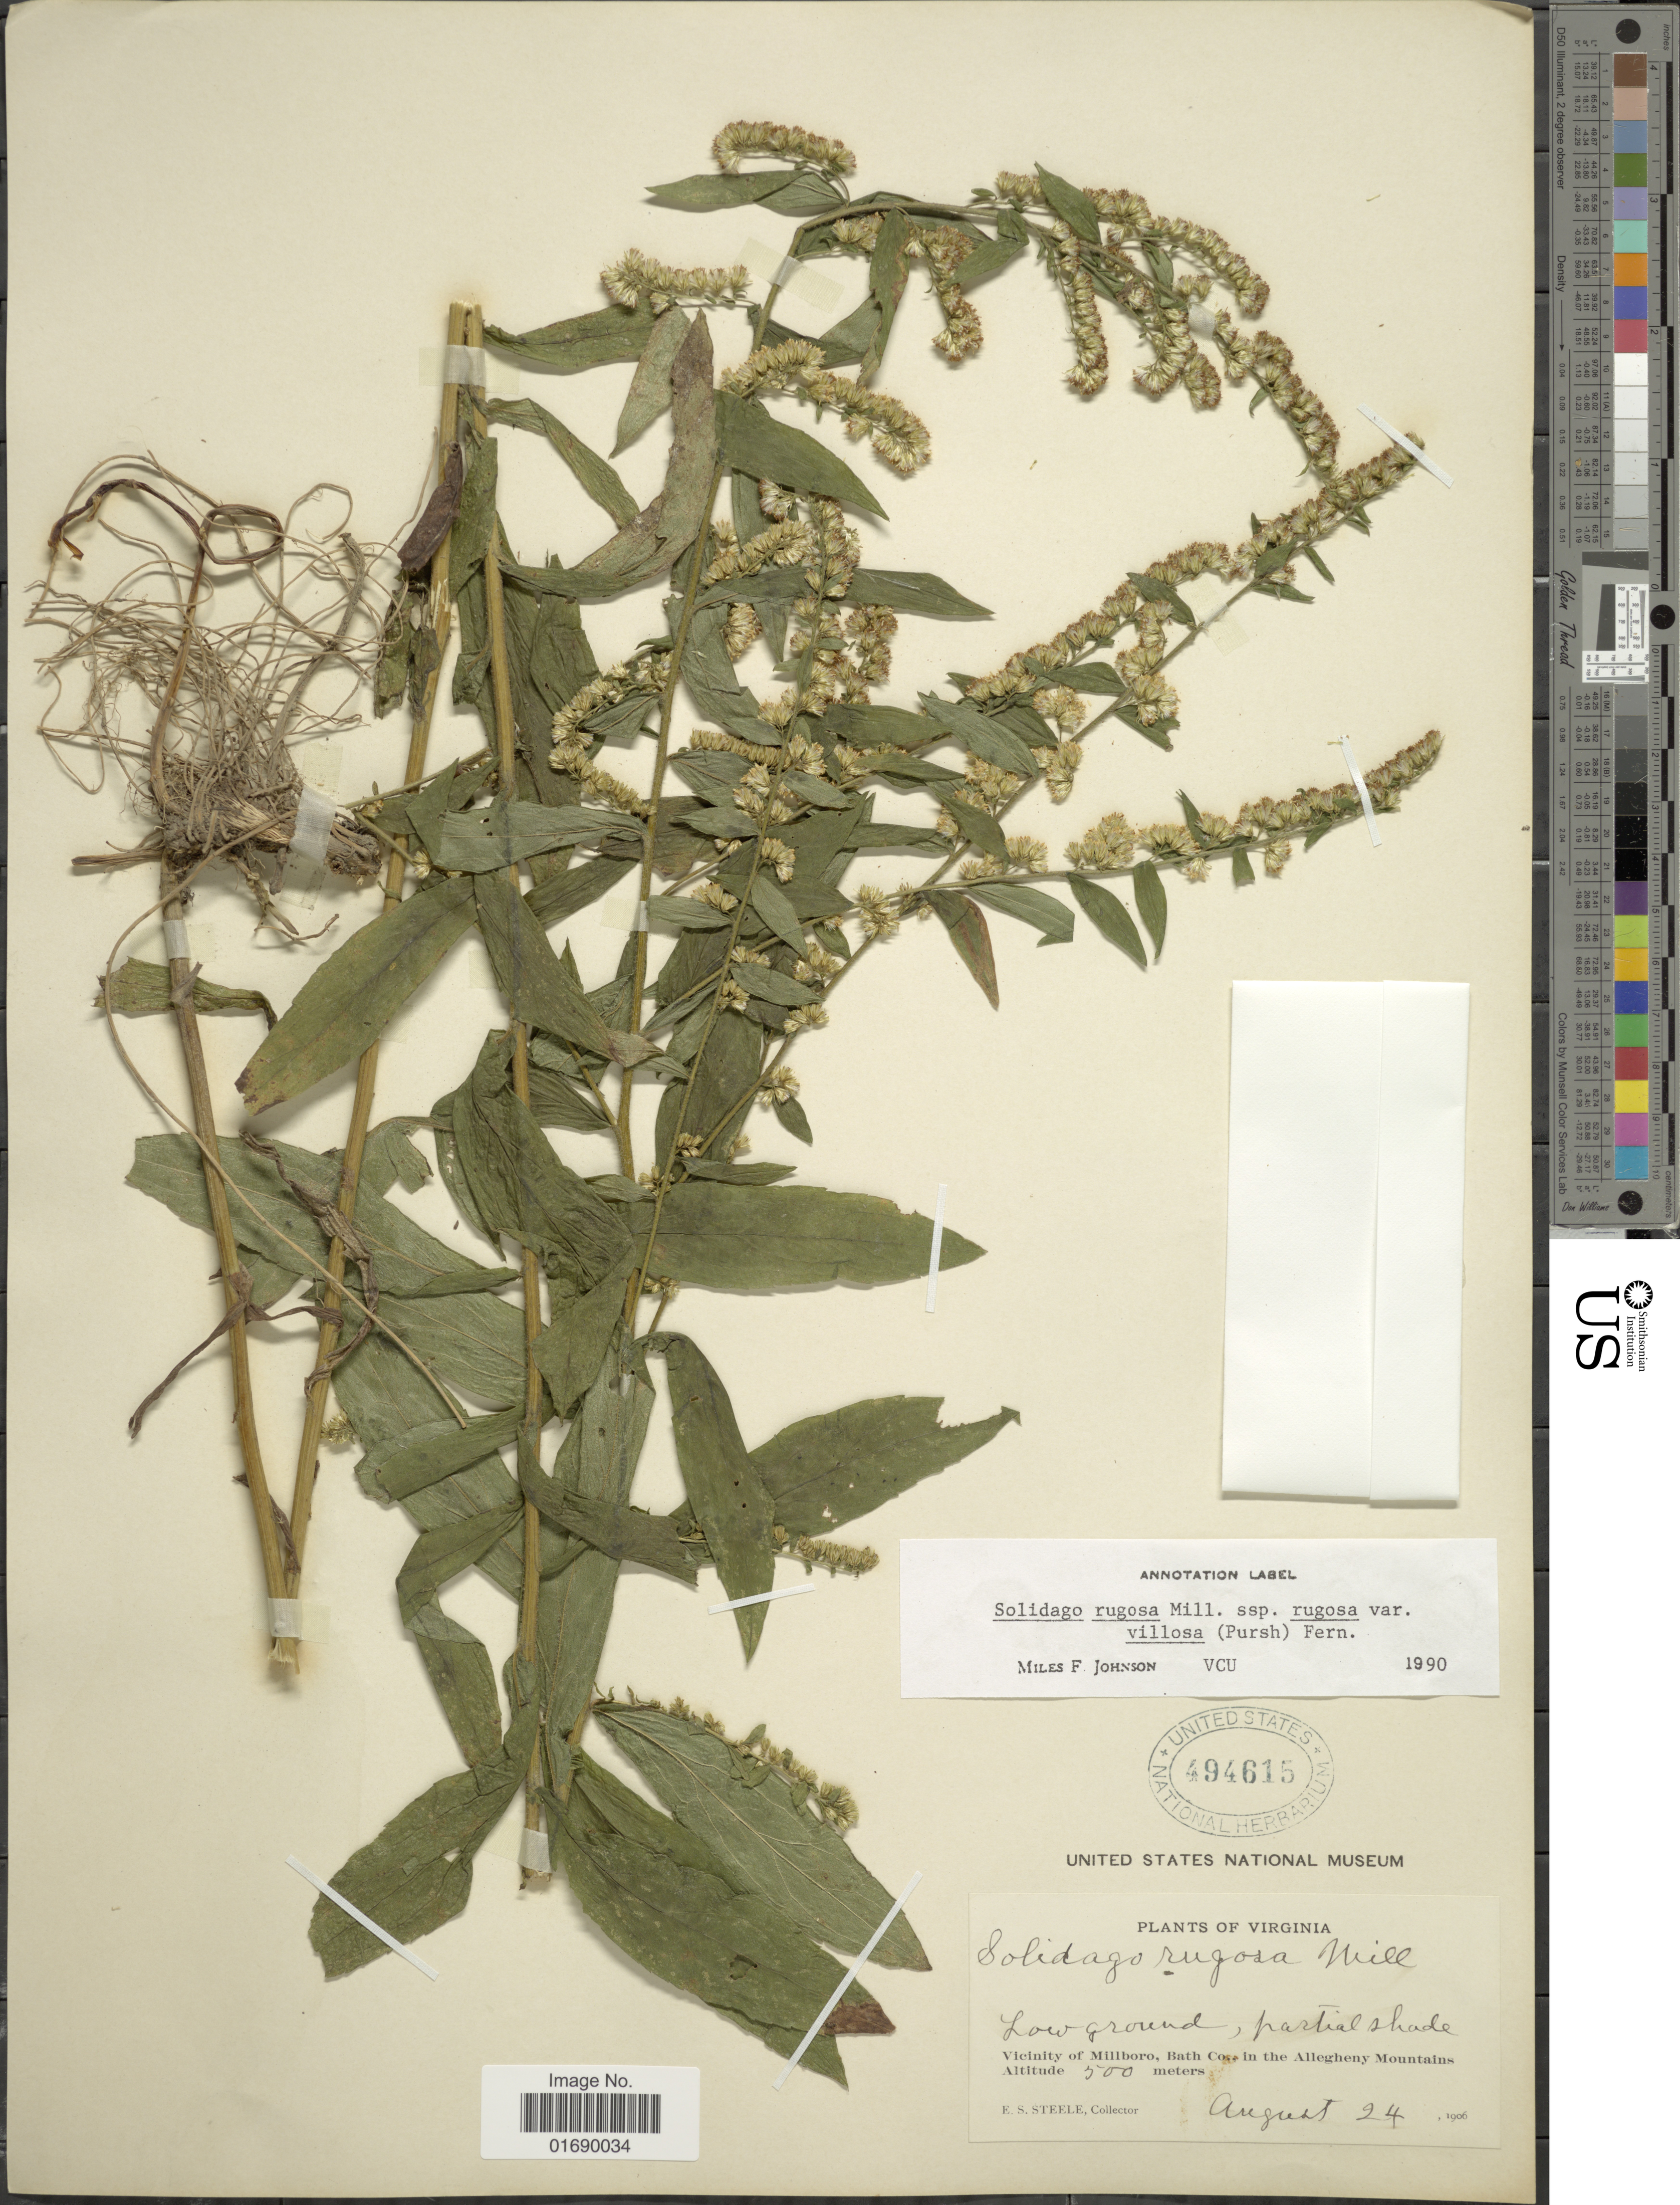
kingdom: Plantae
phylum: Tracheophyta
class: Magnoliopsida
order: Asterales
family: Asteraceae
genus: Solidago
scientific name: Solidago rugosa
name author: Mill.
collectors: E. Steele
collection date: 1906-08-24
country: United States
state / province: Virginia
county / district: Bath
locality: Low ground, partial shade, Vicinity of Millboro, bath Co., in the Allegheny Mountains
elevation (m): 500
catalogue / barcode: US 494615